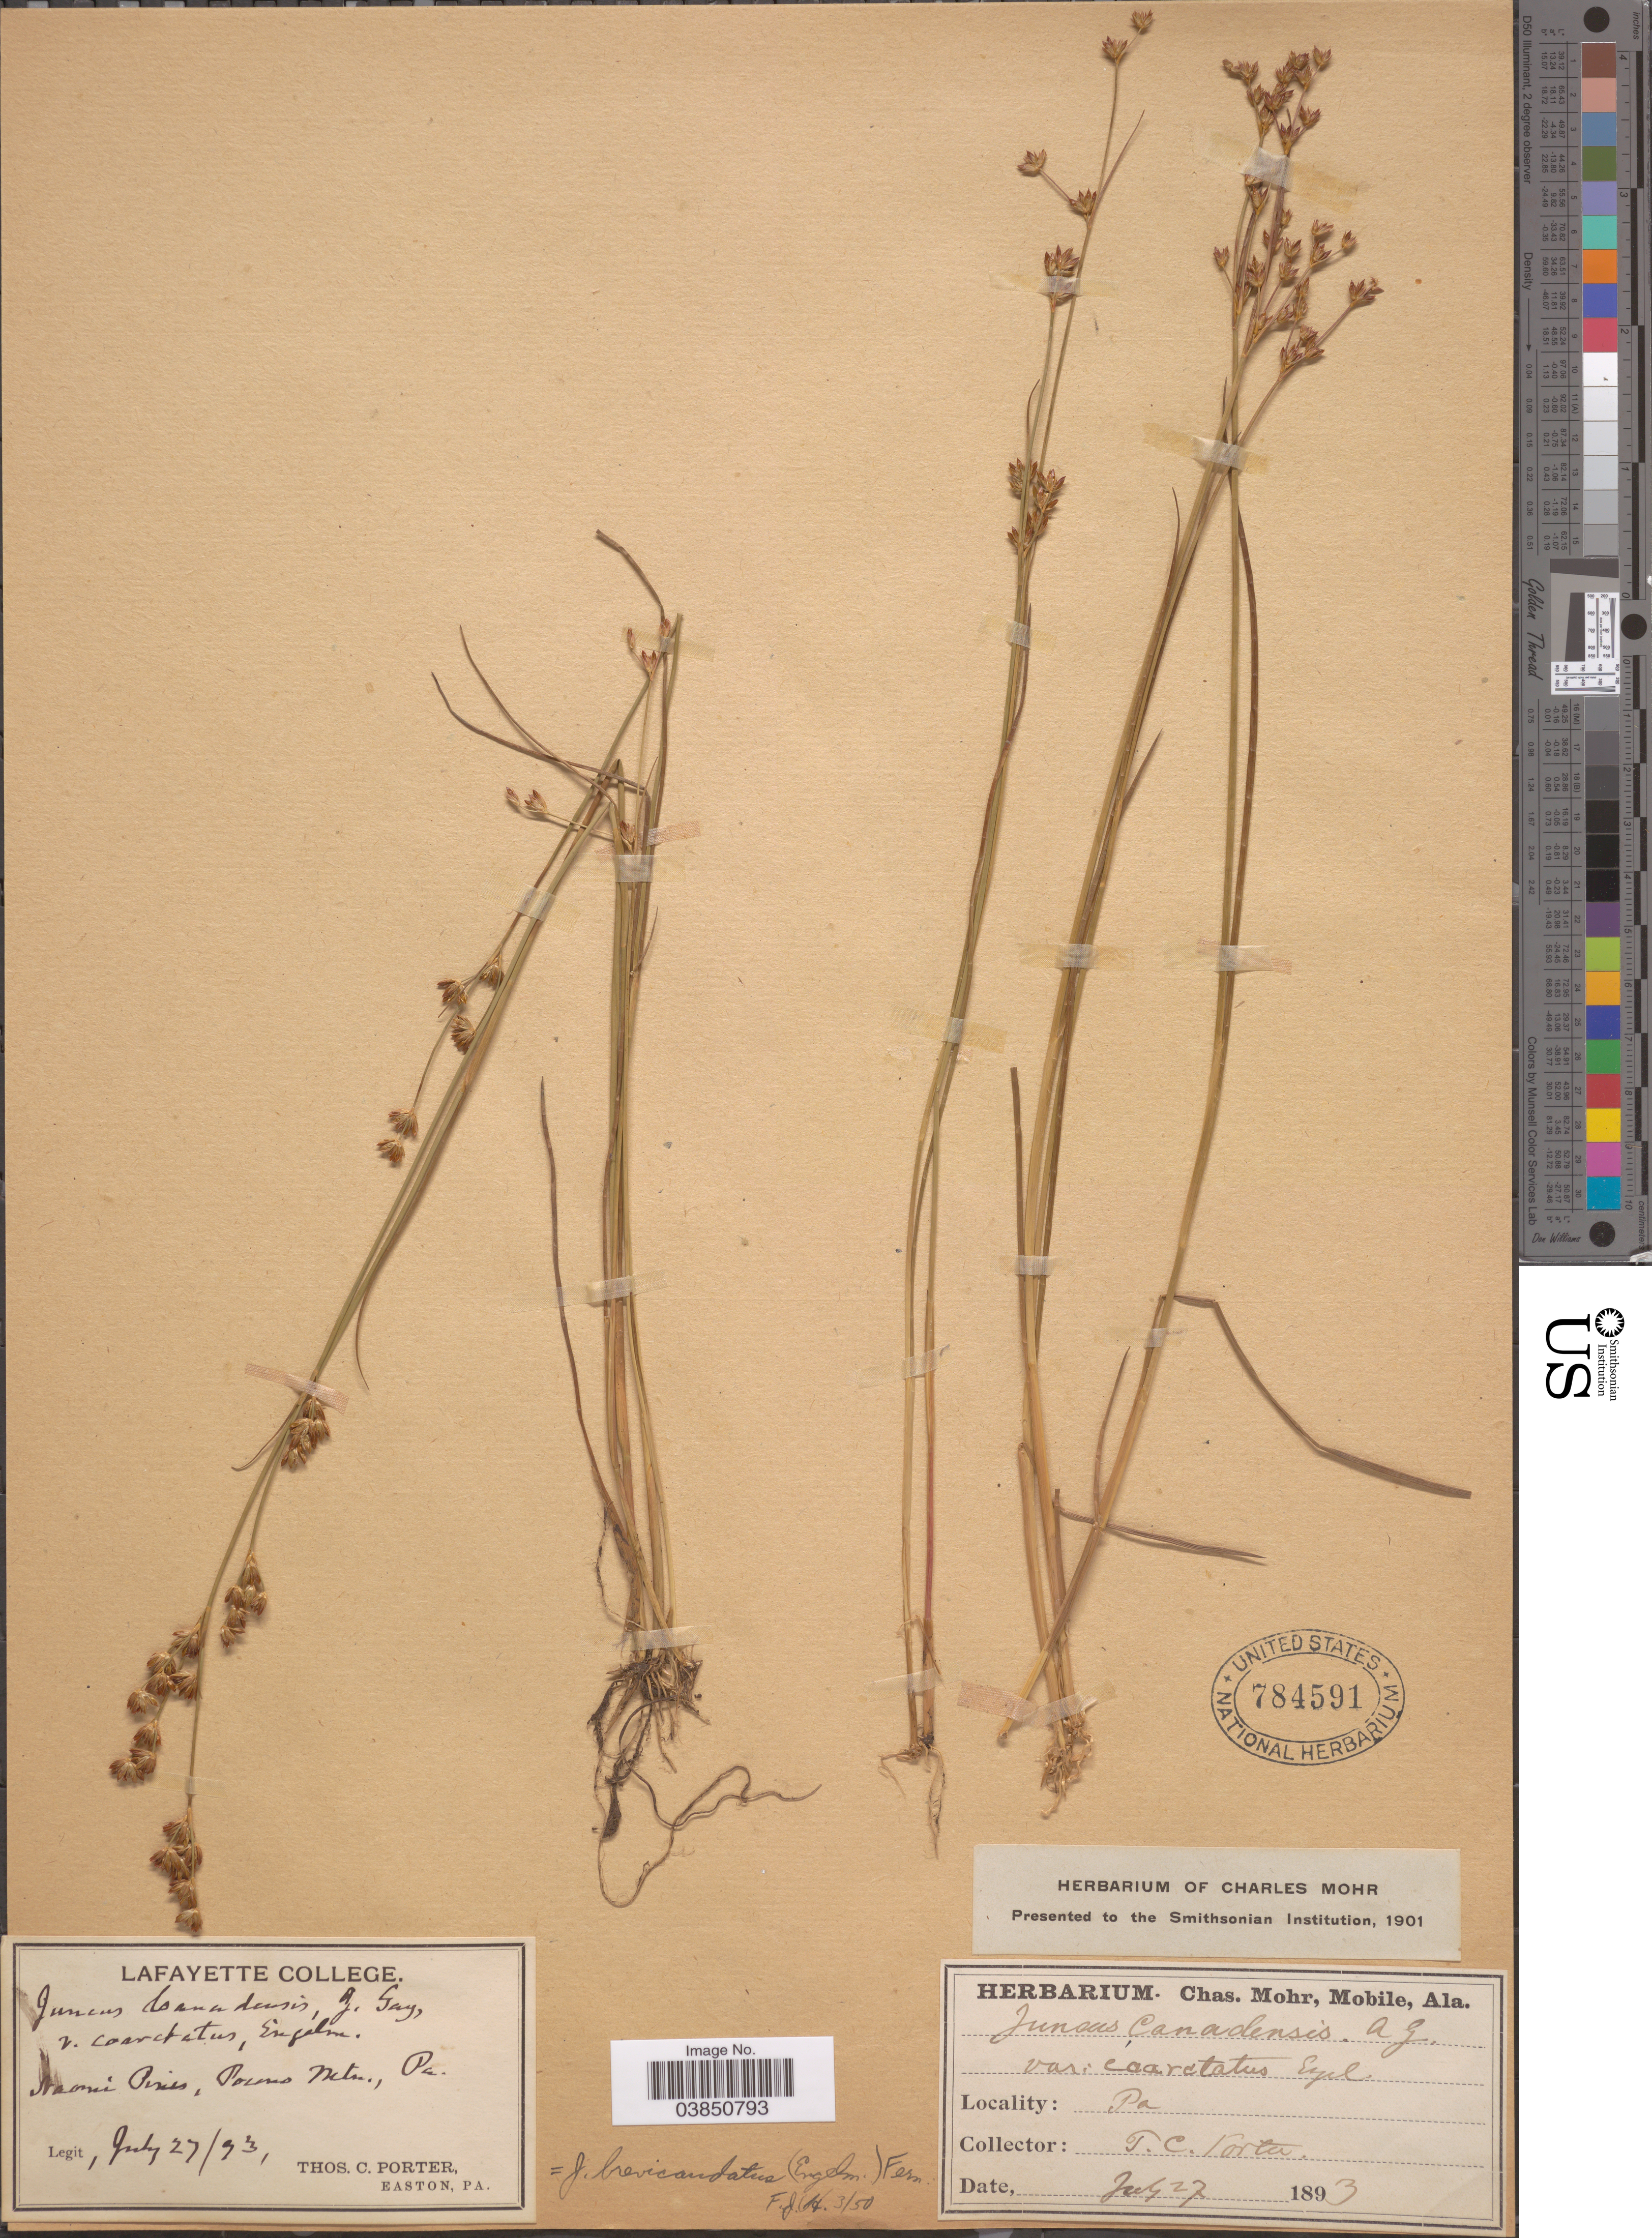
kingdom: Plantae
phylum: Tracheophyta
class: Liliopsida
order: Poales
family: Juncaceae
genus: Juncus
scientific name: Juncus brevicaudatus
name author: (Engelm.) Fernald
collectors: T. Porter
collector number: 2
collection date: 1893-07-27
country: United States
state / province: Pennsylvania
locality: Naomi Pines, Pocono Mtn.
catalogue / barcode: US 784591